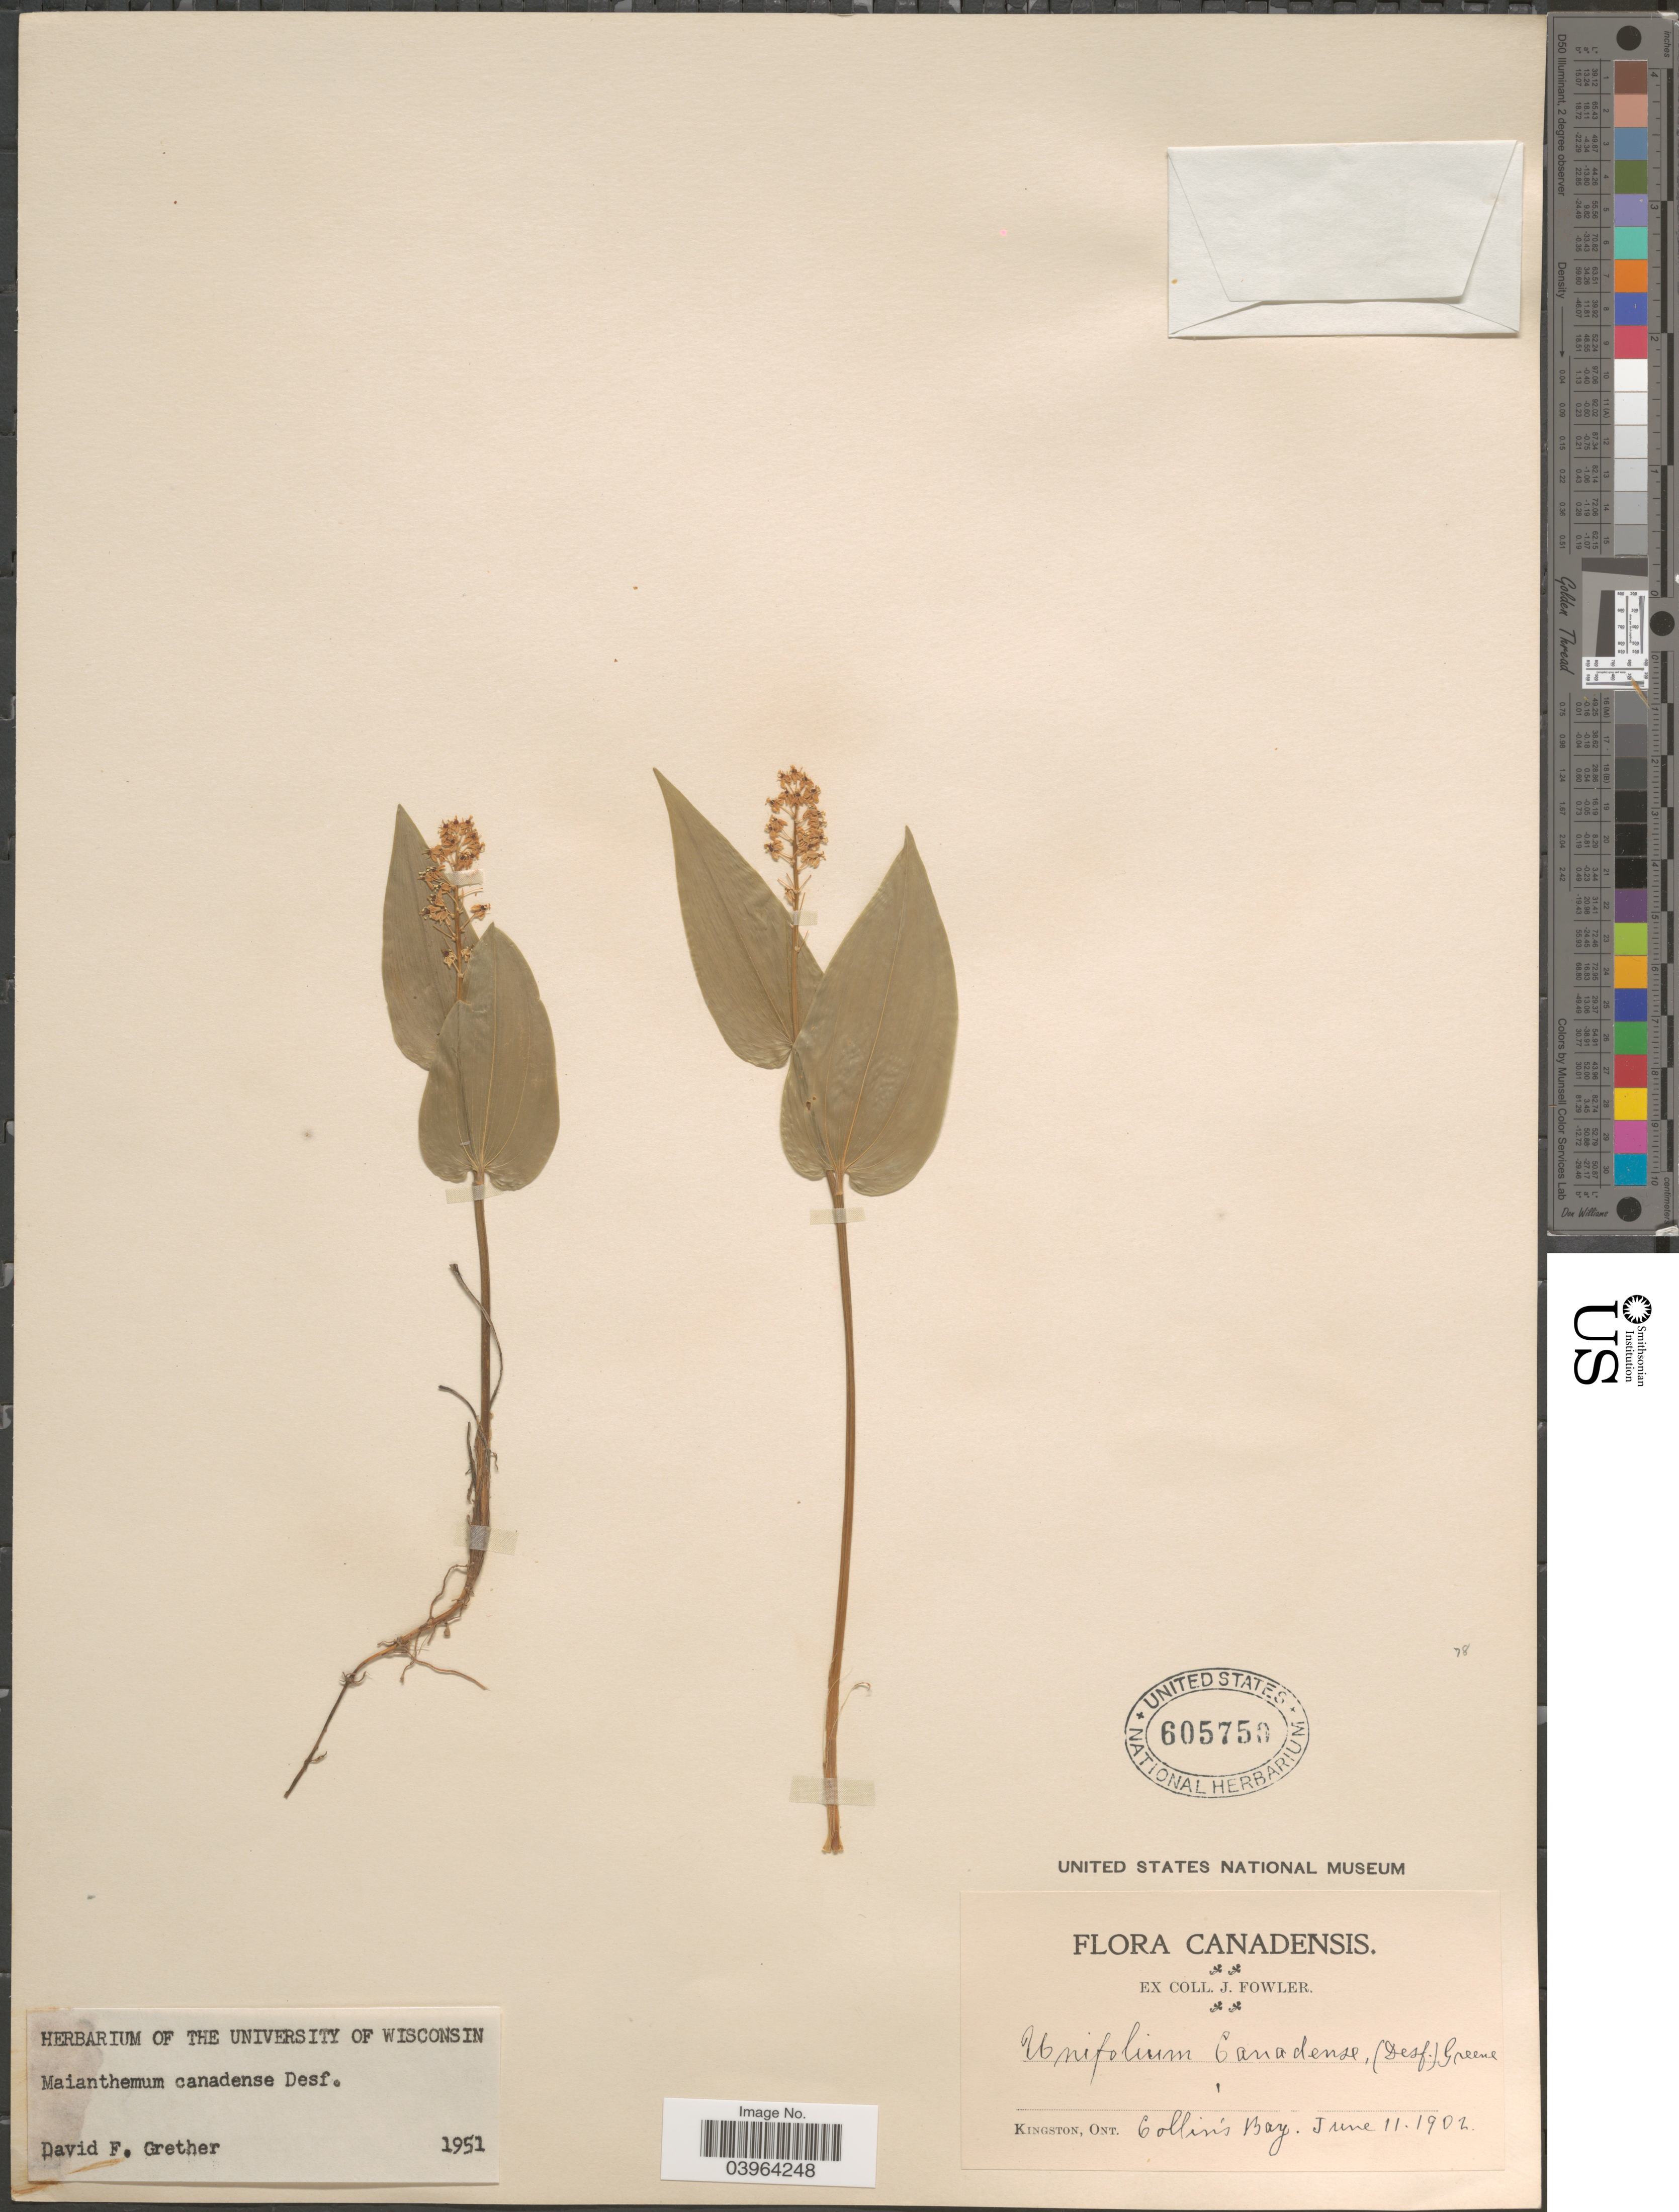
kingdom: Plantae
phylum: Tracheophyta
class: Liliopsida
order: Asparagales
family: Asparagaceae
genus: Maianthemum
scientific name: Maianthemum canadense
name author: Desf.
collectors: J. Fowler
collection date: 1902-06-11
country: Canada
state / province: Ontario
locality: Kingston. Collin's Bay.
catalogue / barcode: US 605750